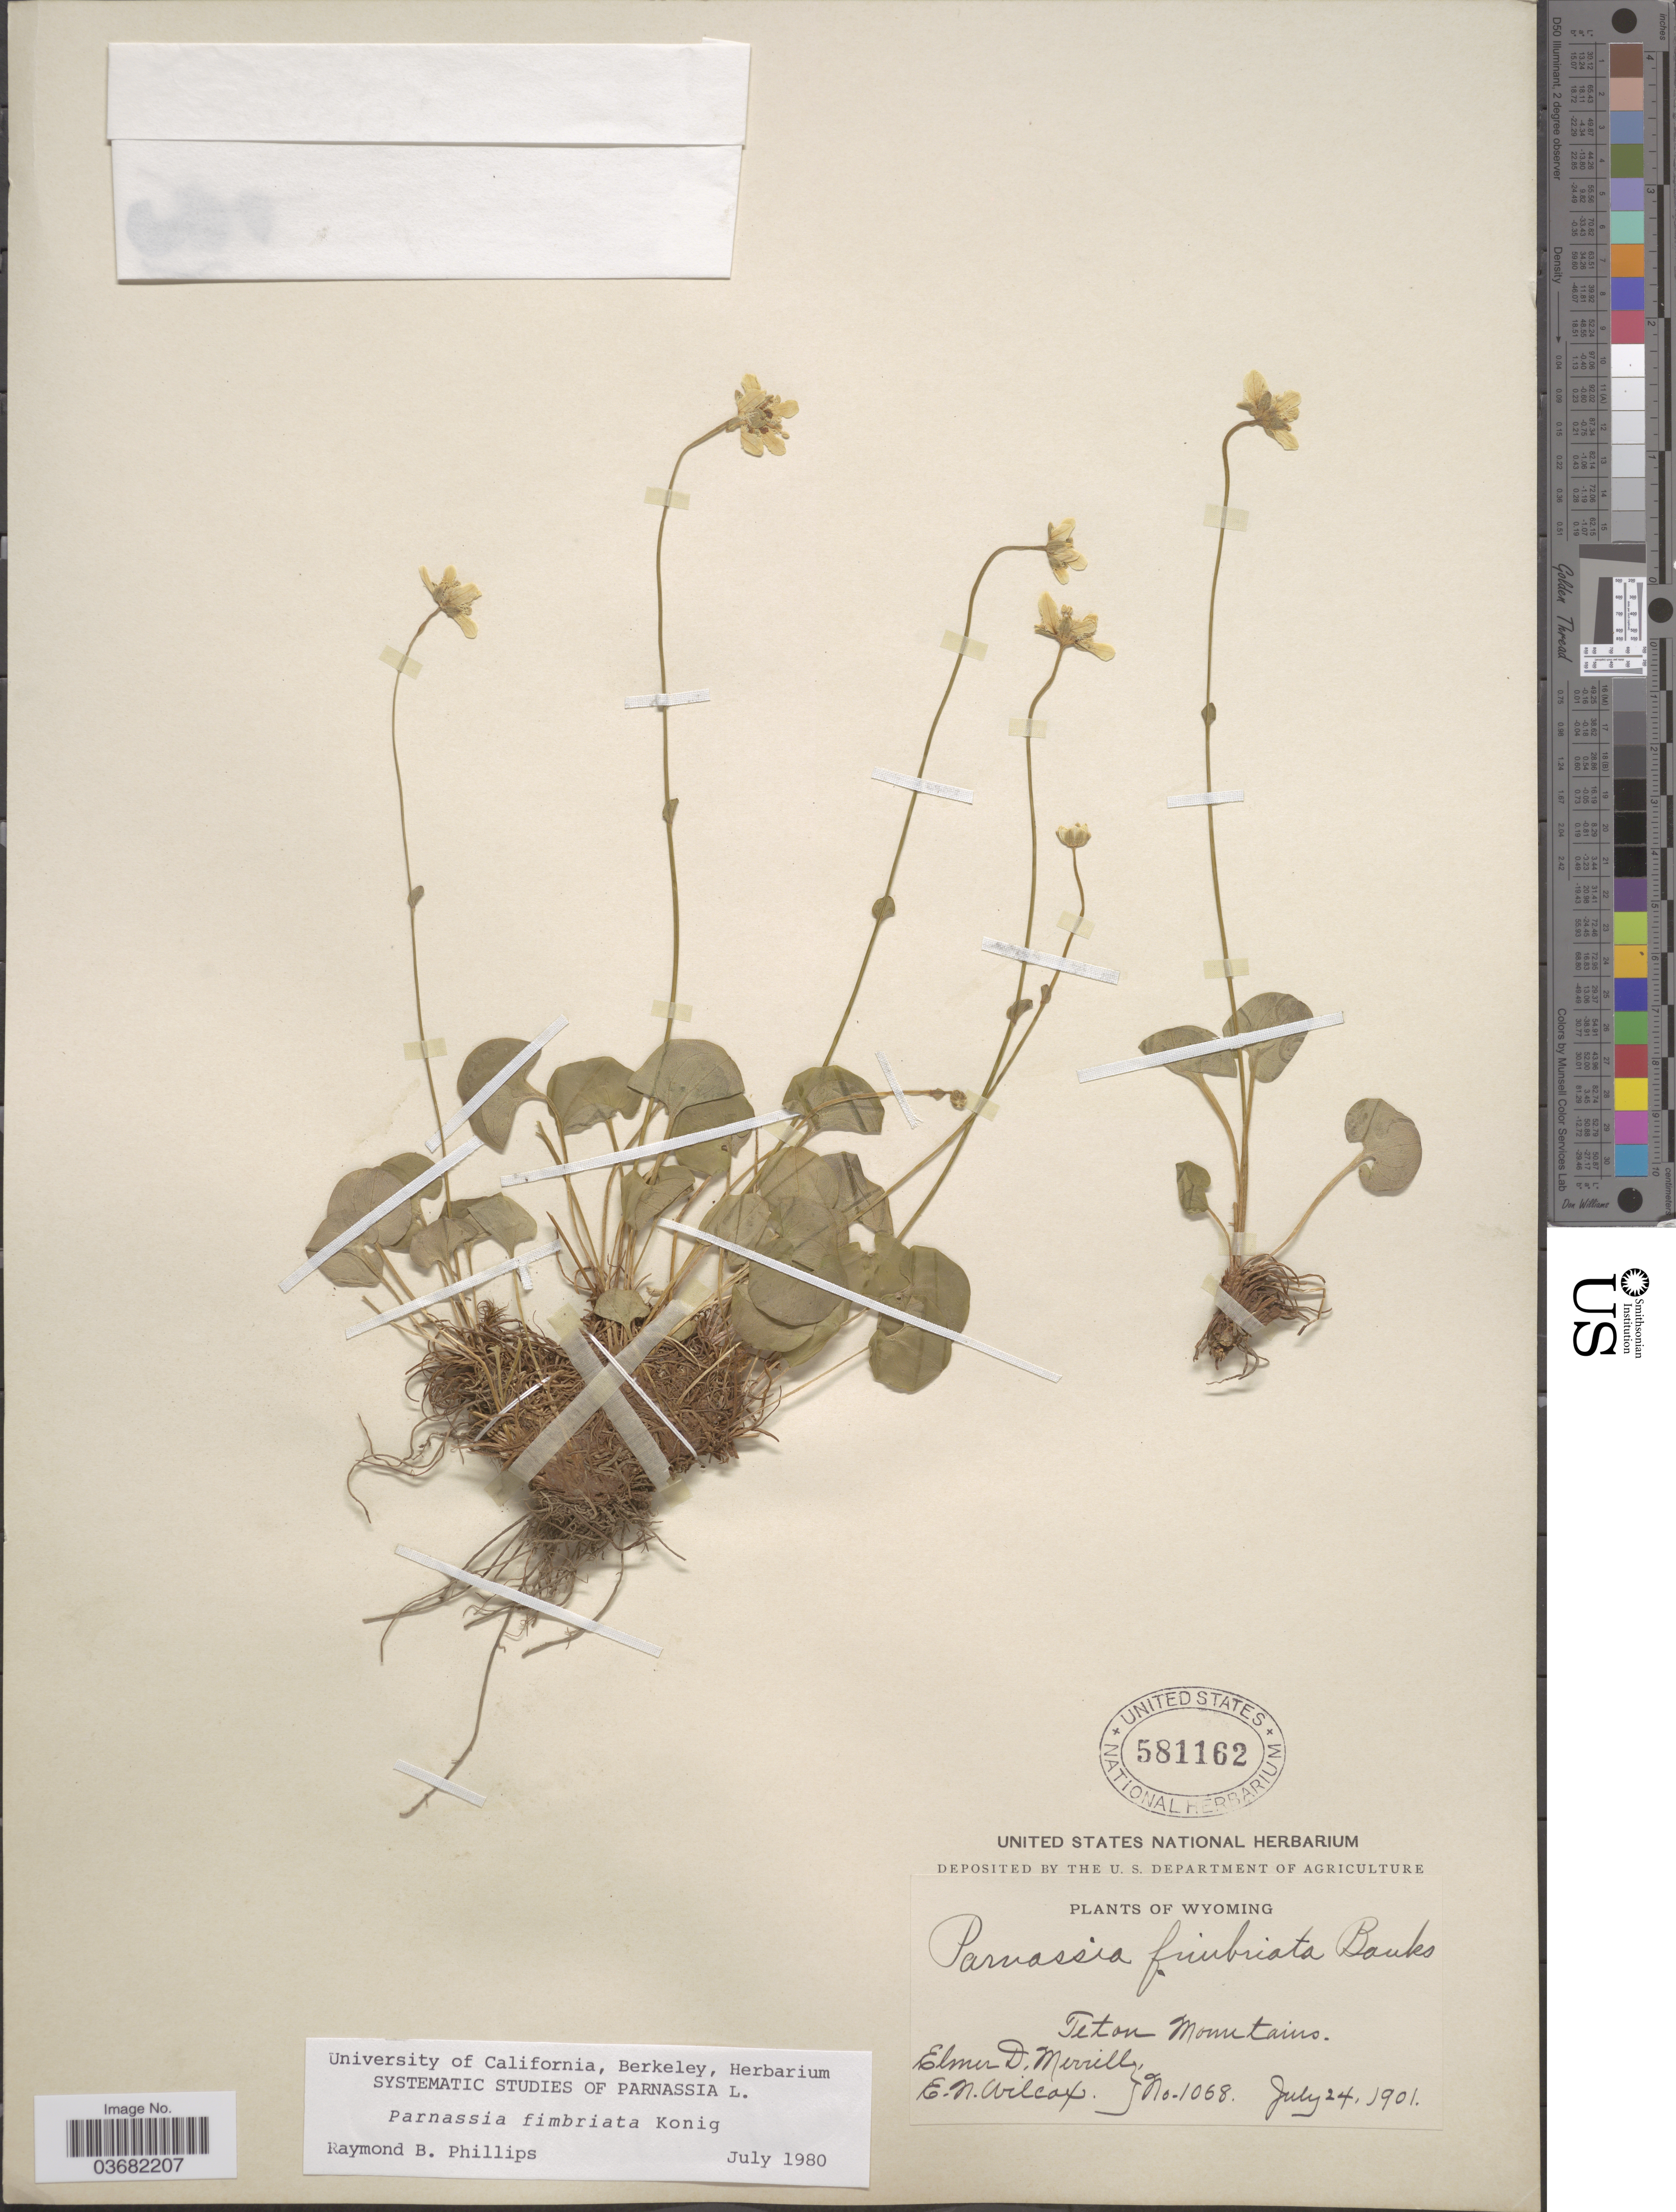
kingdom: Plantae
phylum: Tracheophyta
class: Magnoliopsida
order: Celastrales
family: Parnassiaceae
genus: Parnassia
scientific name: Parnassia fimbriata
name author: K.D. Koenig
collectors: E. D. Merrill & E. Wilcox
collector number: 1068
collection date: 1901-07-24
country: United States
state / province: Wyoming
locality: Teton Mountains.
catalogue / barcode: US 581162